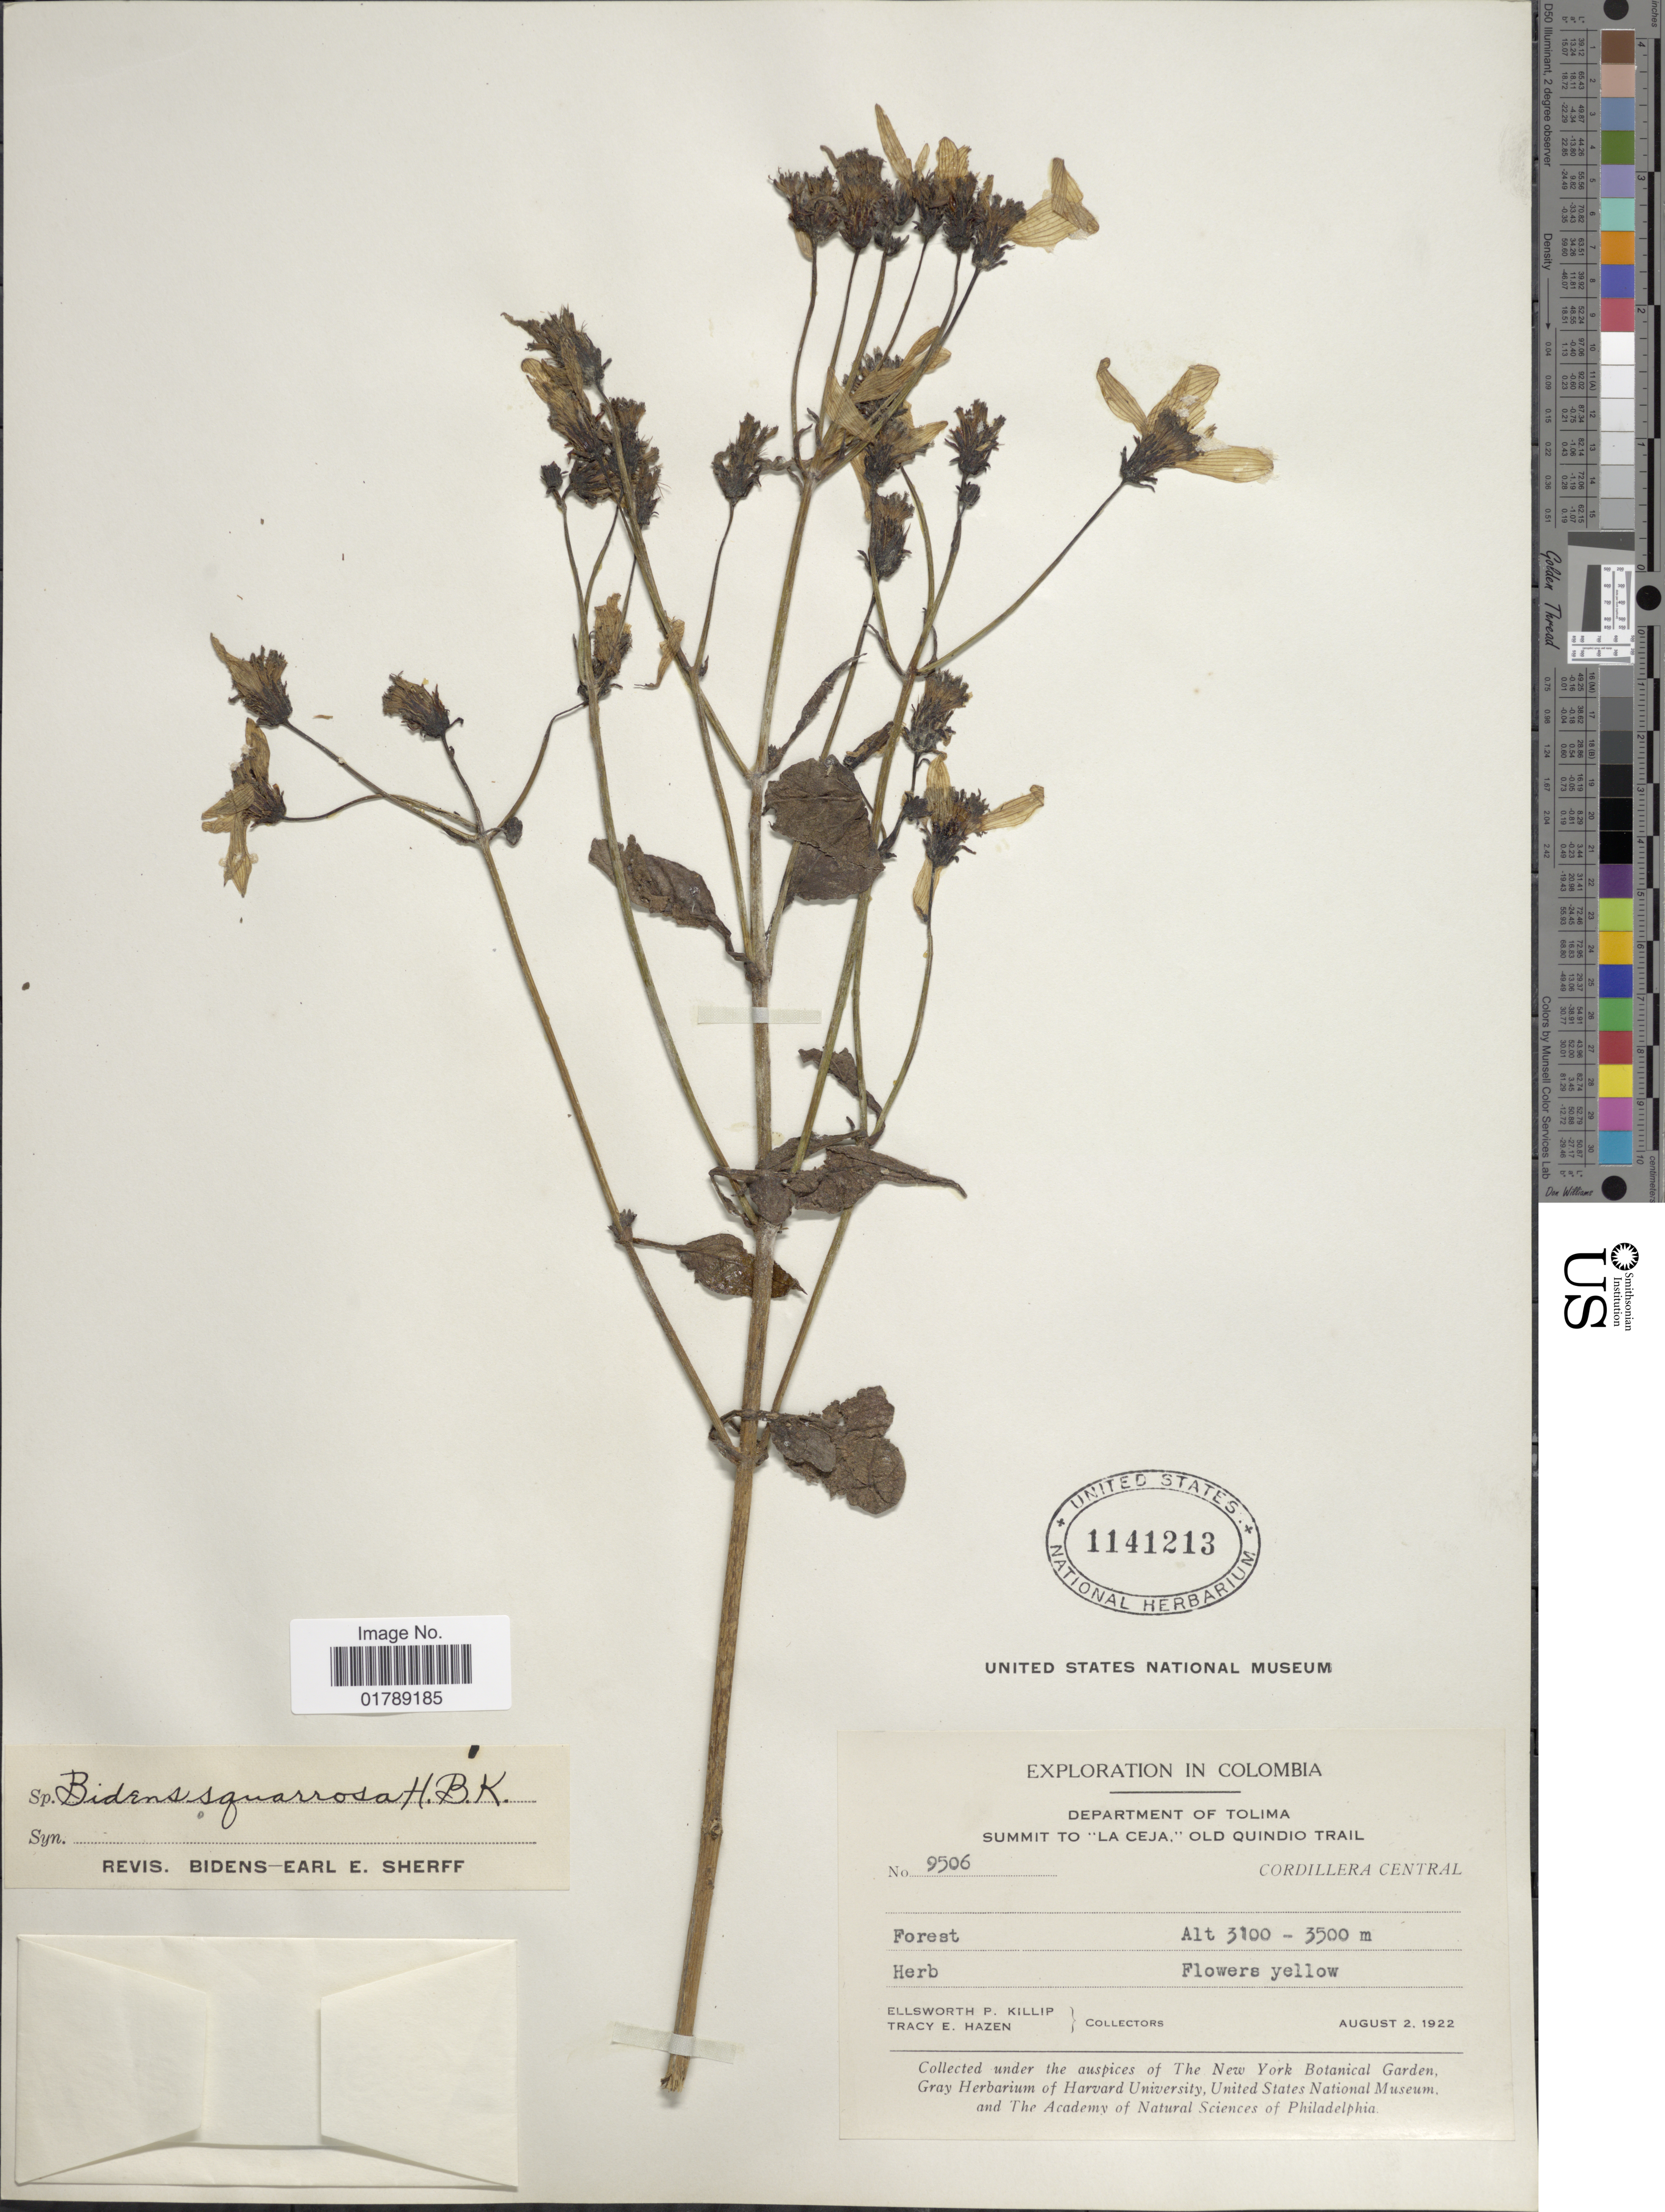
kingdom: Plantae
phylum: Tracheophyta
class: Magnoliopsida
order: Asterales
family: Asteraceae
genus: Bidens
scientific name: Bidens squarrosa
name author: Kunth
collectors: E. P. Killip & T. E. Hazen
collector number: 9506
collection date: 1922-08-02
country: Colombia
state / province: Tolima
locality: Summit of "La Ceja," Old Quindio Trail. Cordillera Central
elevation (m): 3100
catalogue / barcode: US 1141213